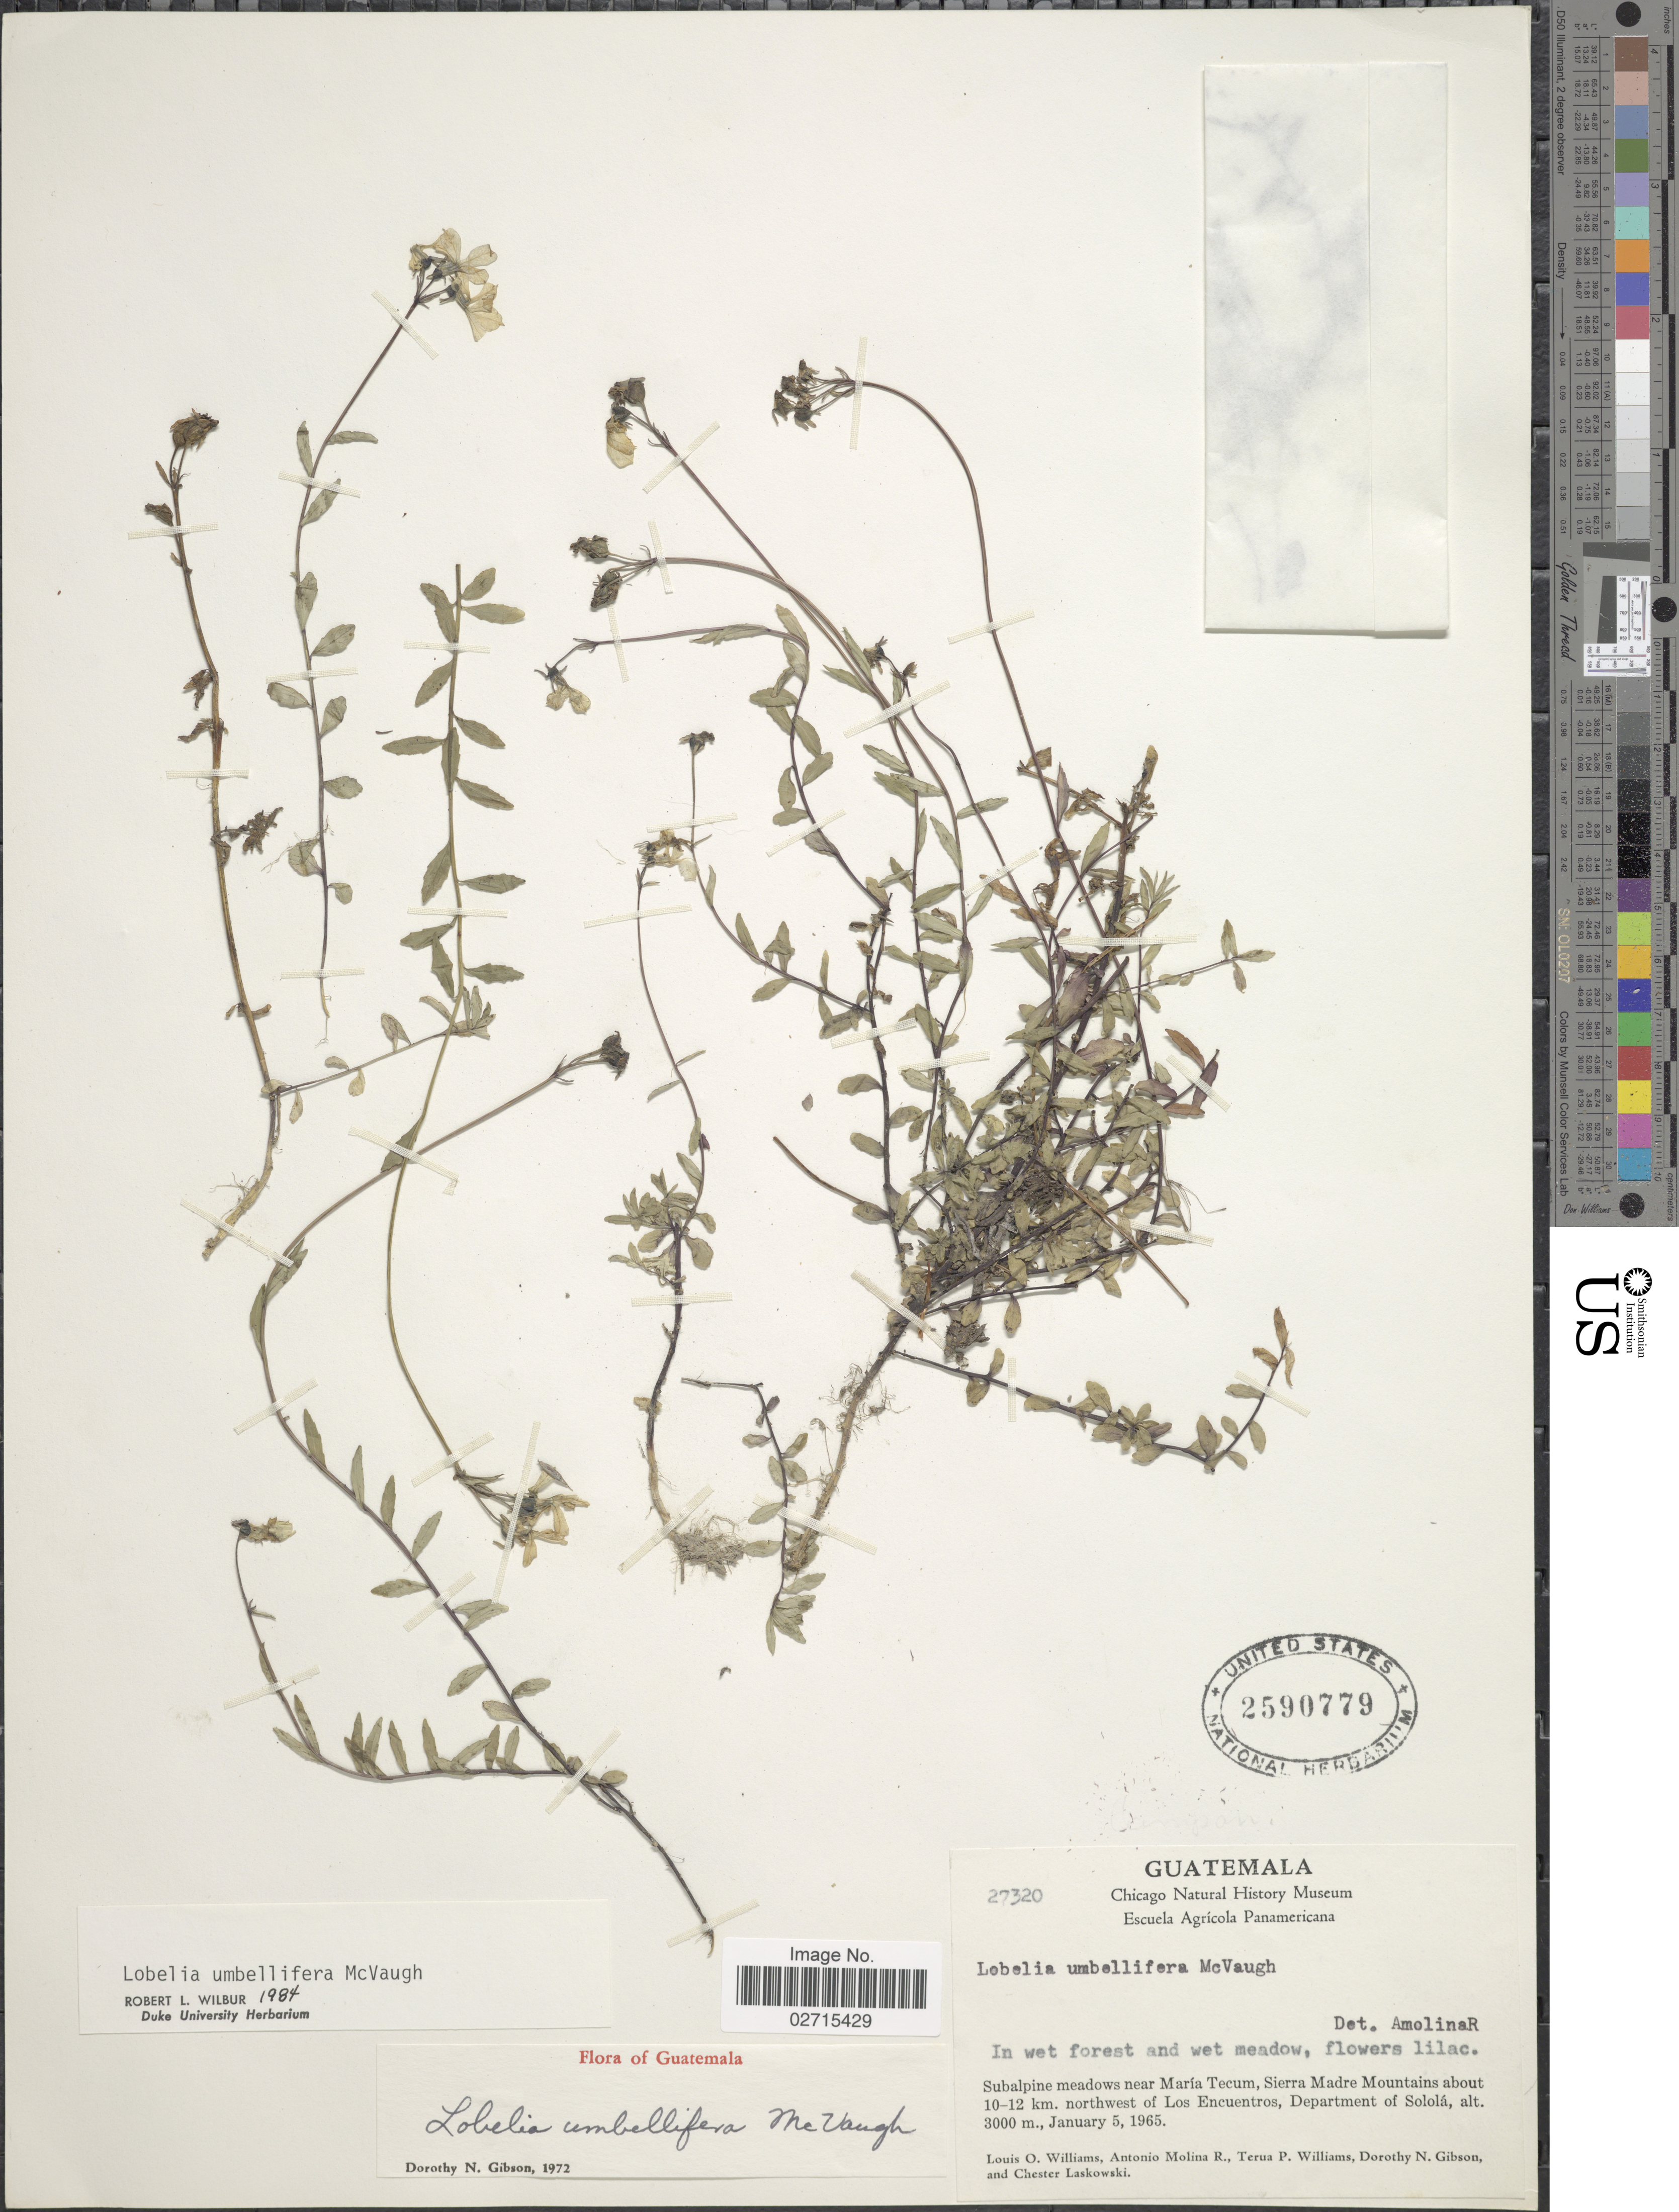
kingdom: Plantae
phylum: Tracheophyta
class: Magnoliopsida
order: Asterales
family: Campanulaceae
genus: Lobelia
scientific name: Lobelia umbellifera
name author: McVaugh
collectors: L. O. Williams, A. Molina R., T. P. Williams, D. N. Gibson & C. Laskowski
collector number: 27320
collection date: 1965-01-05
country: Guatemala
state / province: Sololá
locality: In wet forest and wet meadow, Subalpine meadows near María Tecum, Sierra Madre Mountains about 10-12 km northwest of Los Encuentros, Department of Sololá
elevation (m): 3000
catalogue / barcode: US 2590779